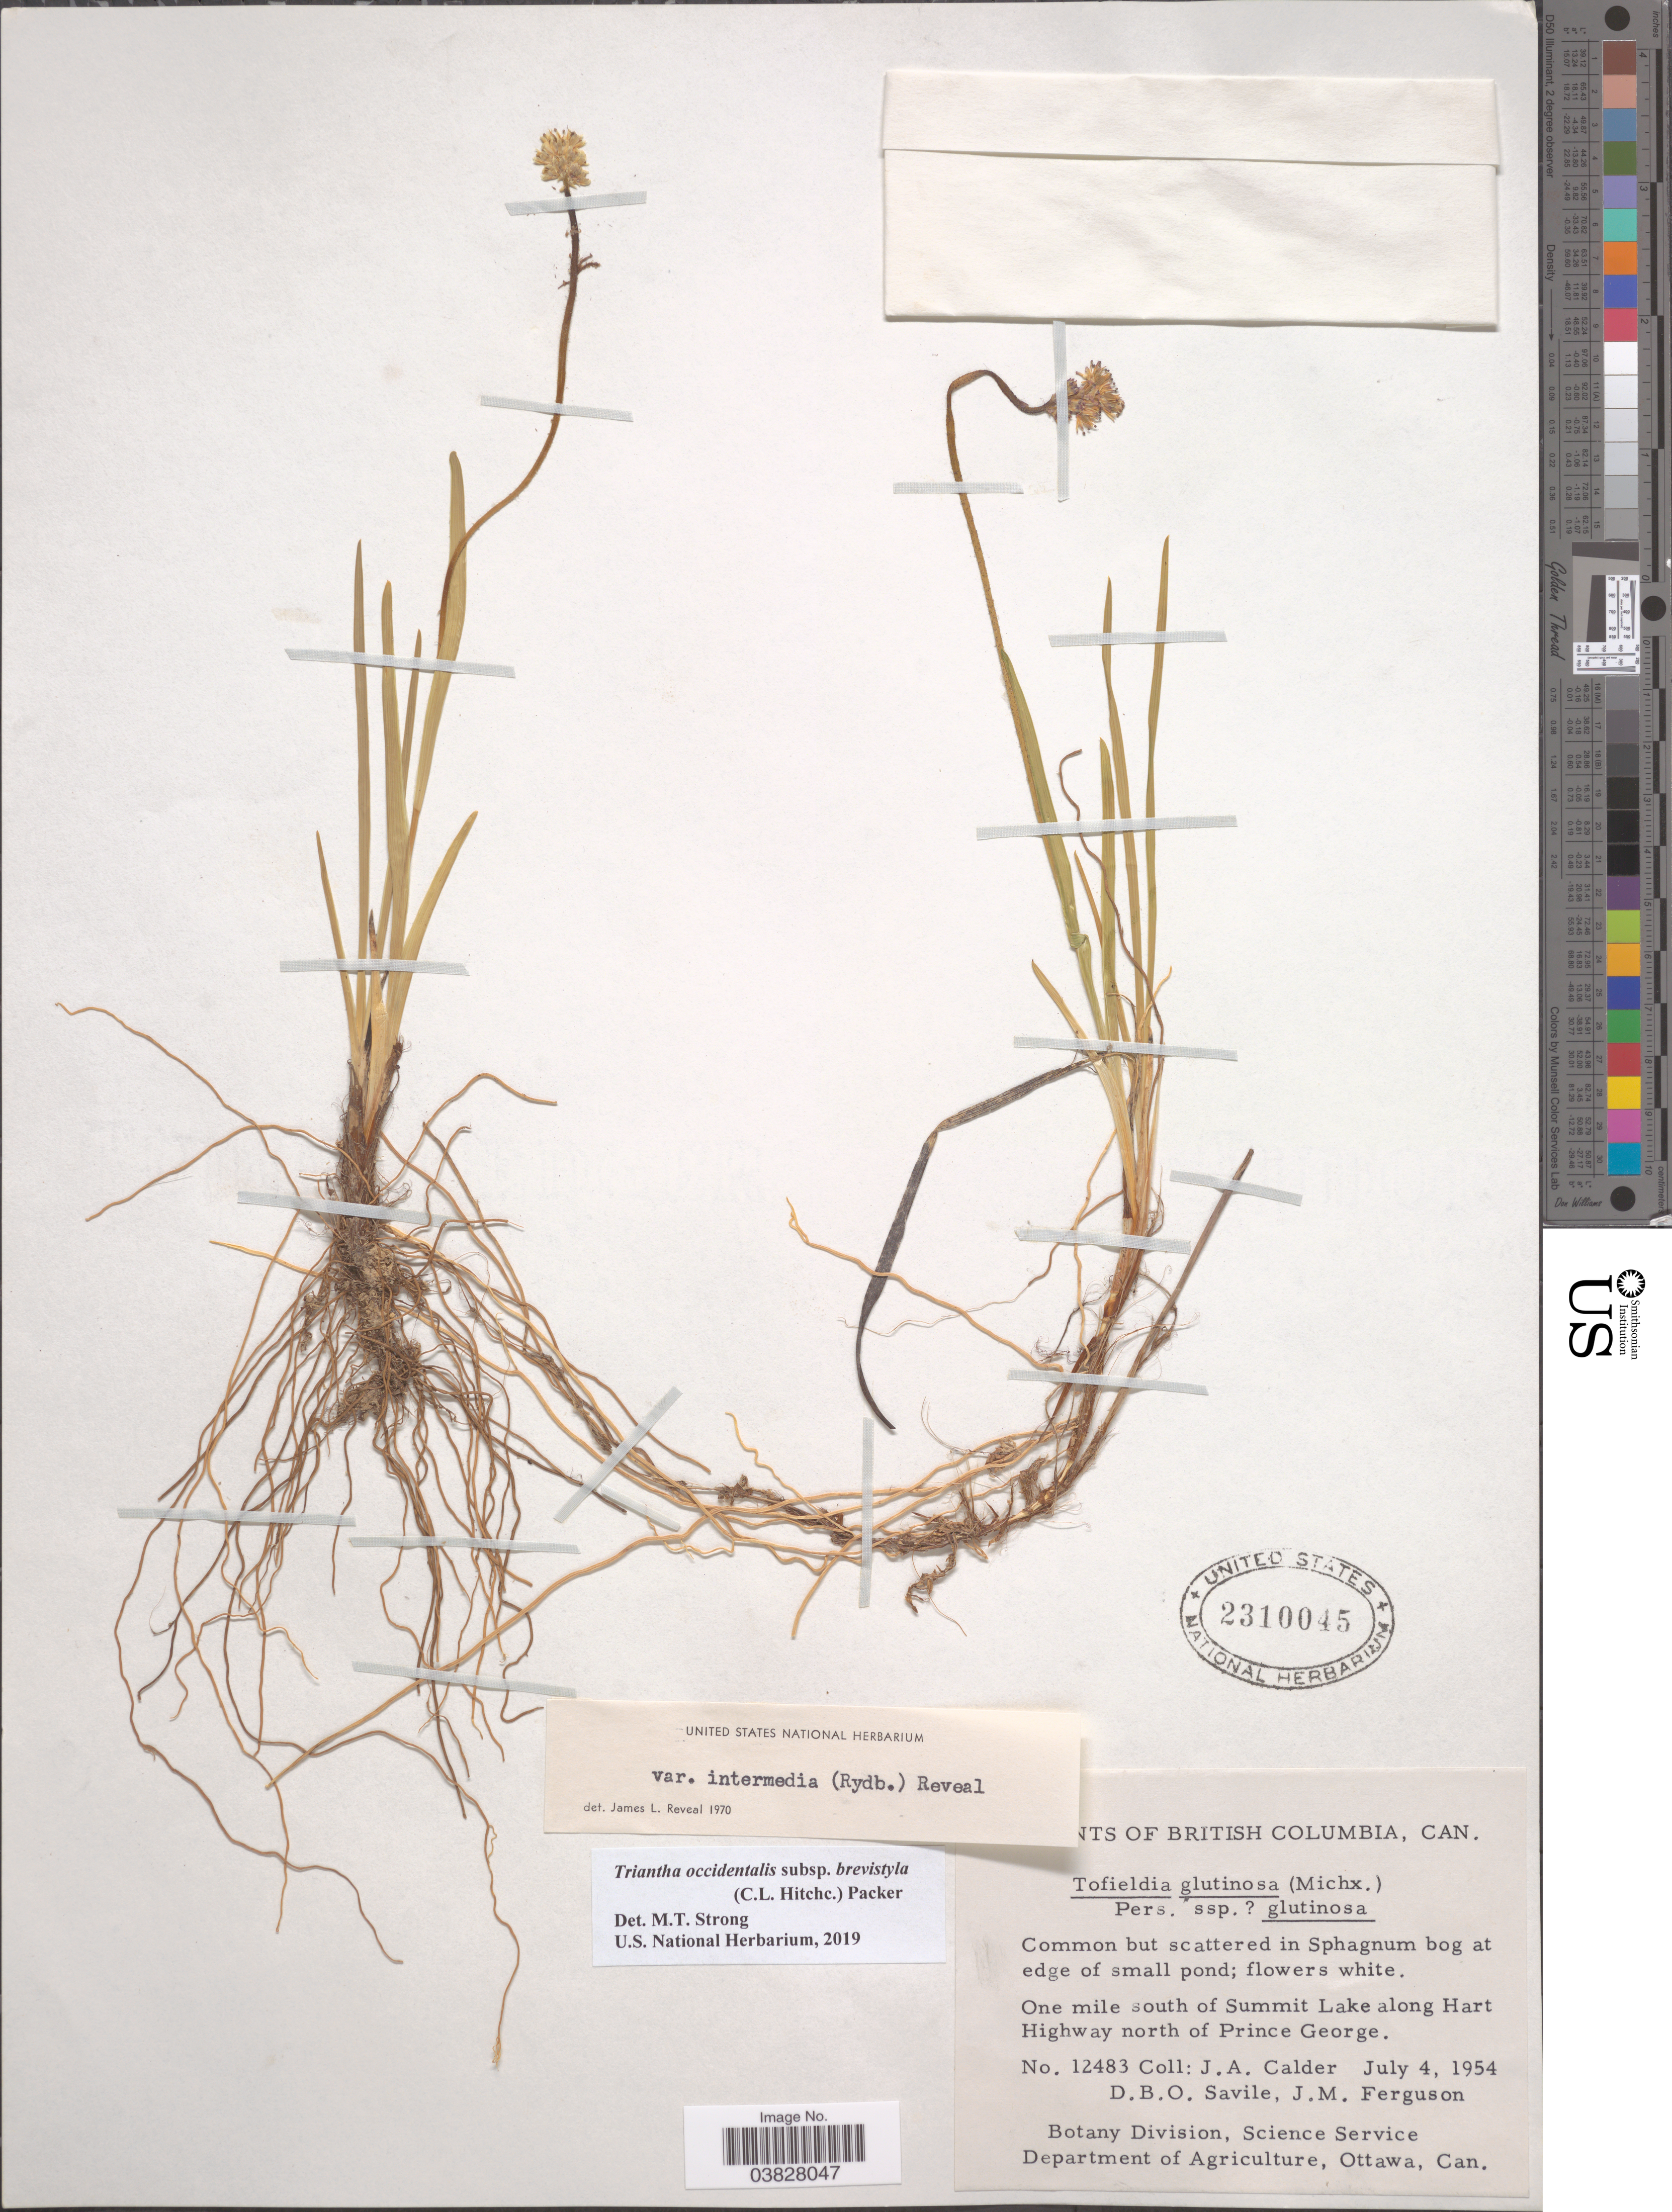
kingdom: Plantae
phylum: Tracheophyta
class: Liliopsida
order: Alismatales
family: Tofieldiaceae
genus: Triantha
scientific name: Triantha occidentalis subsp. brevistyla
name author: (C.L. Hitchc.) Packer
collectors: J. A. Calder, D. Savile & J. M. Ferguson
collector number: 12483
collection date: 1954-07-04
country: Canada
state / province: British Columbia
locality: One mile south of Summit Lake along Hart Highway north of Prince George.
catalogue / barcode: US 2310045